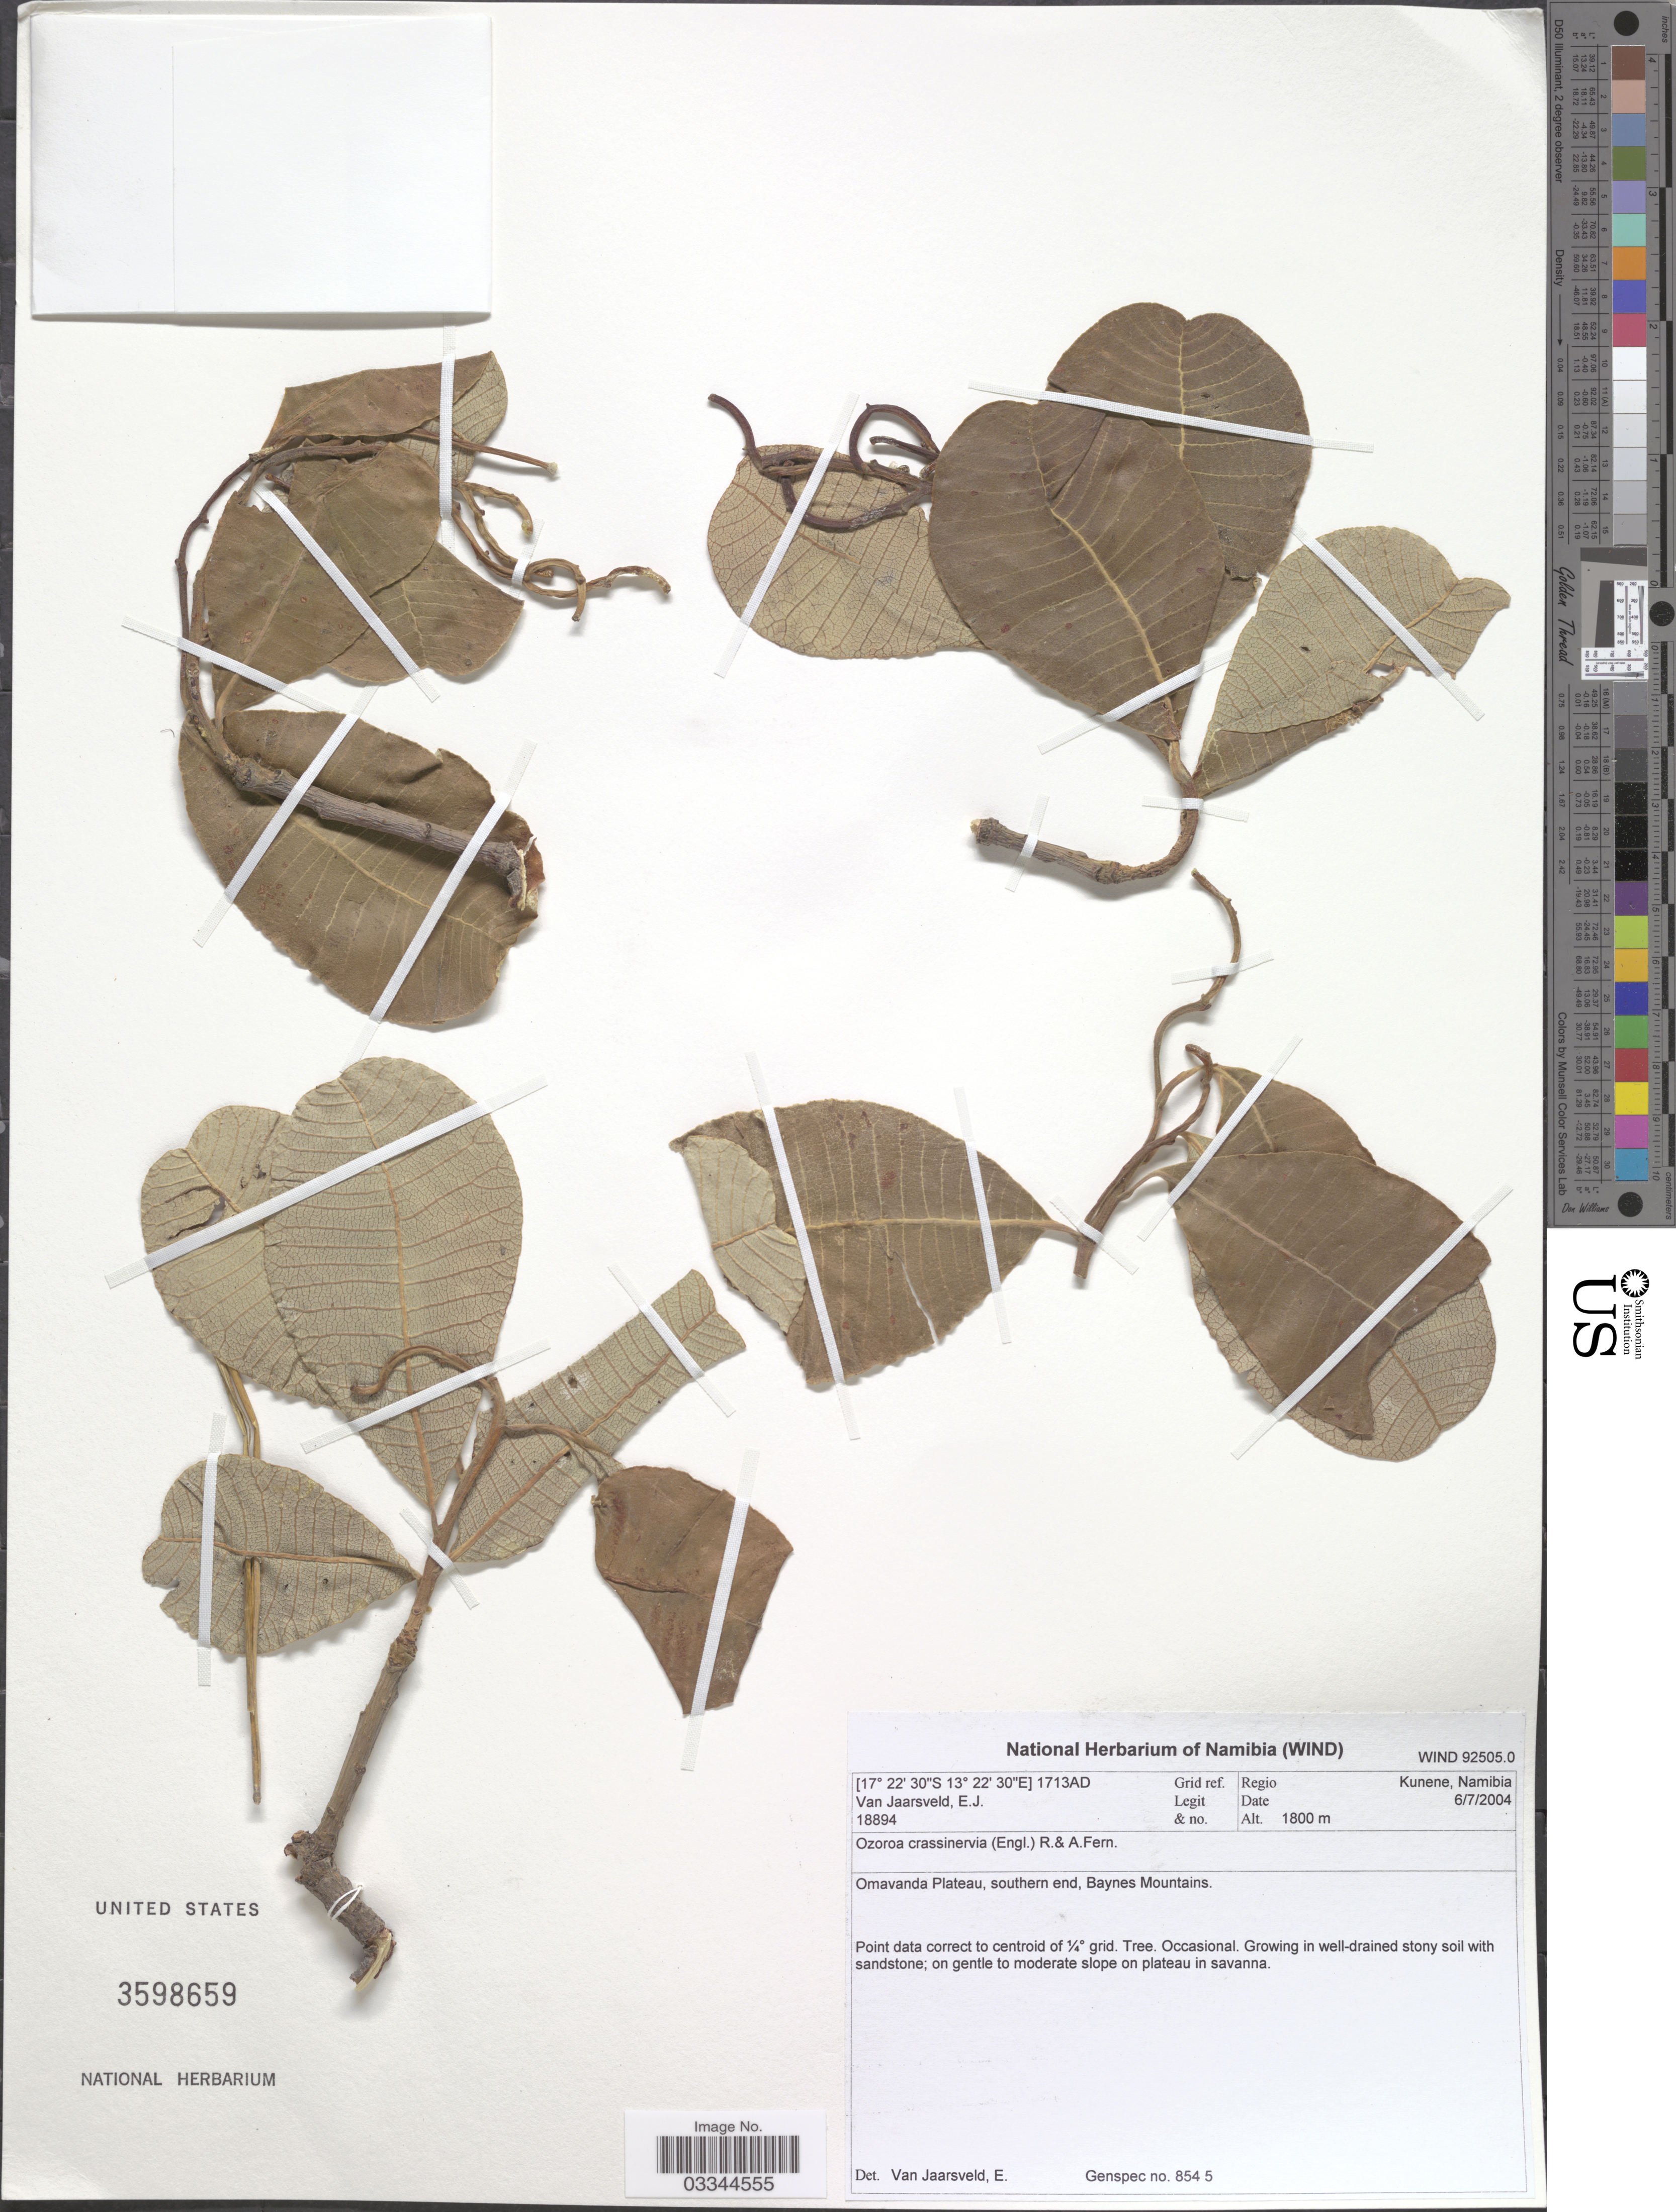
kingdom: Plantae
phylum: Tracheophyta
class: Magnoliopsida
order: Sapindales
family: Anacardiaceae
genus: Ozoroa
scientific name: Ozoroa crassinervia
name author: (Engl.) R. Fern. & A. Fern.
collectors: E. van Jaarsveld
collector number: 18894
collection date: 2004-07-06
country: Namibia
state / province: Kunene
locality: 1713AD Grid ref. Regio Kunene. Omavanda Plateau, southern end, Baynes Mountains.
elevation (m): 1800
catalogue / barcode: US 3598659